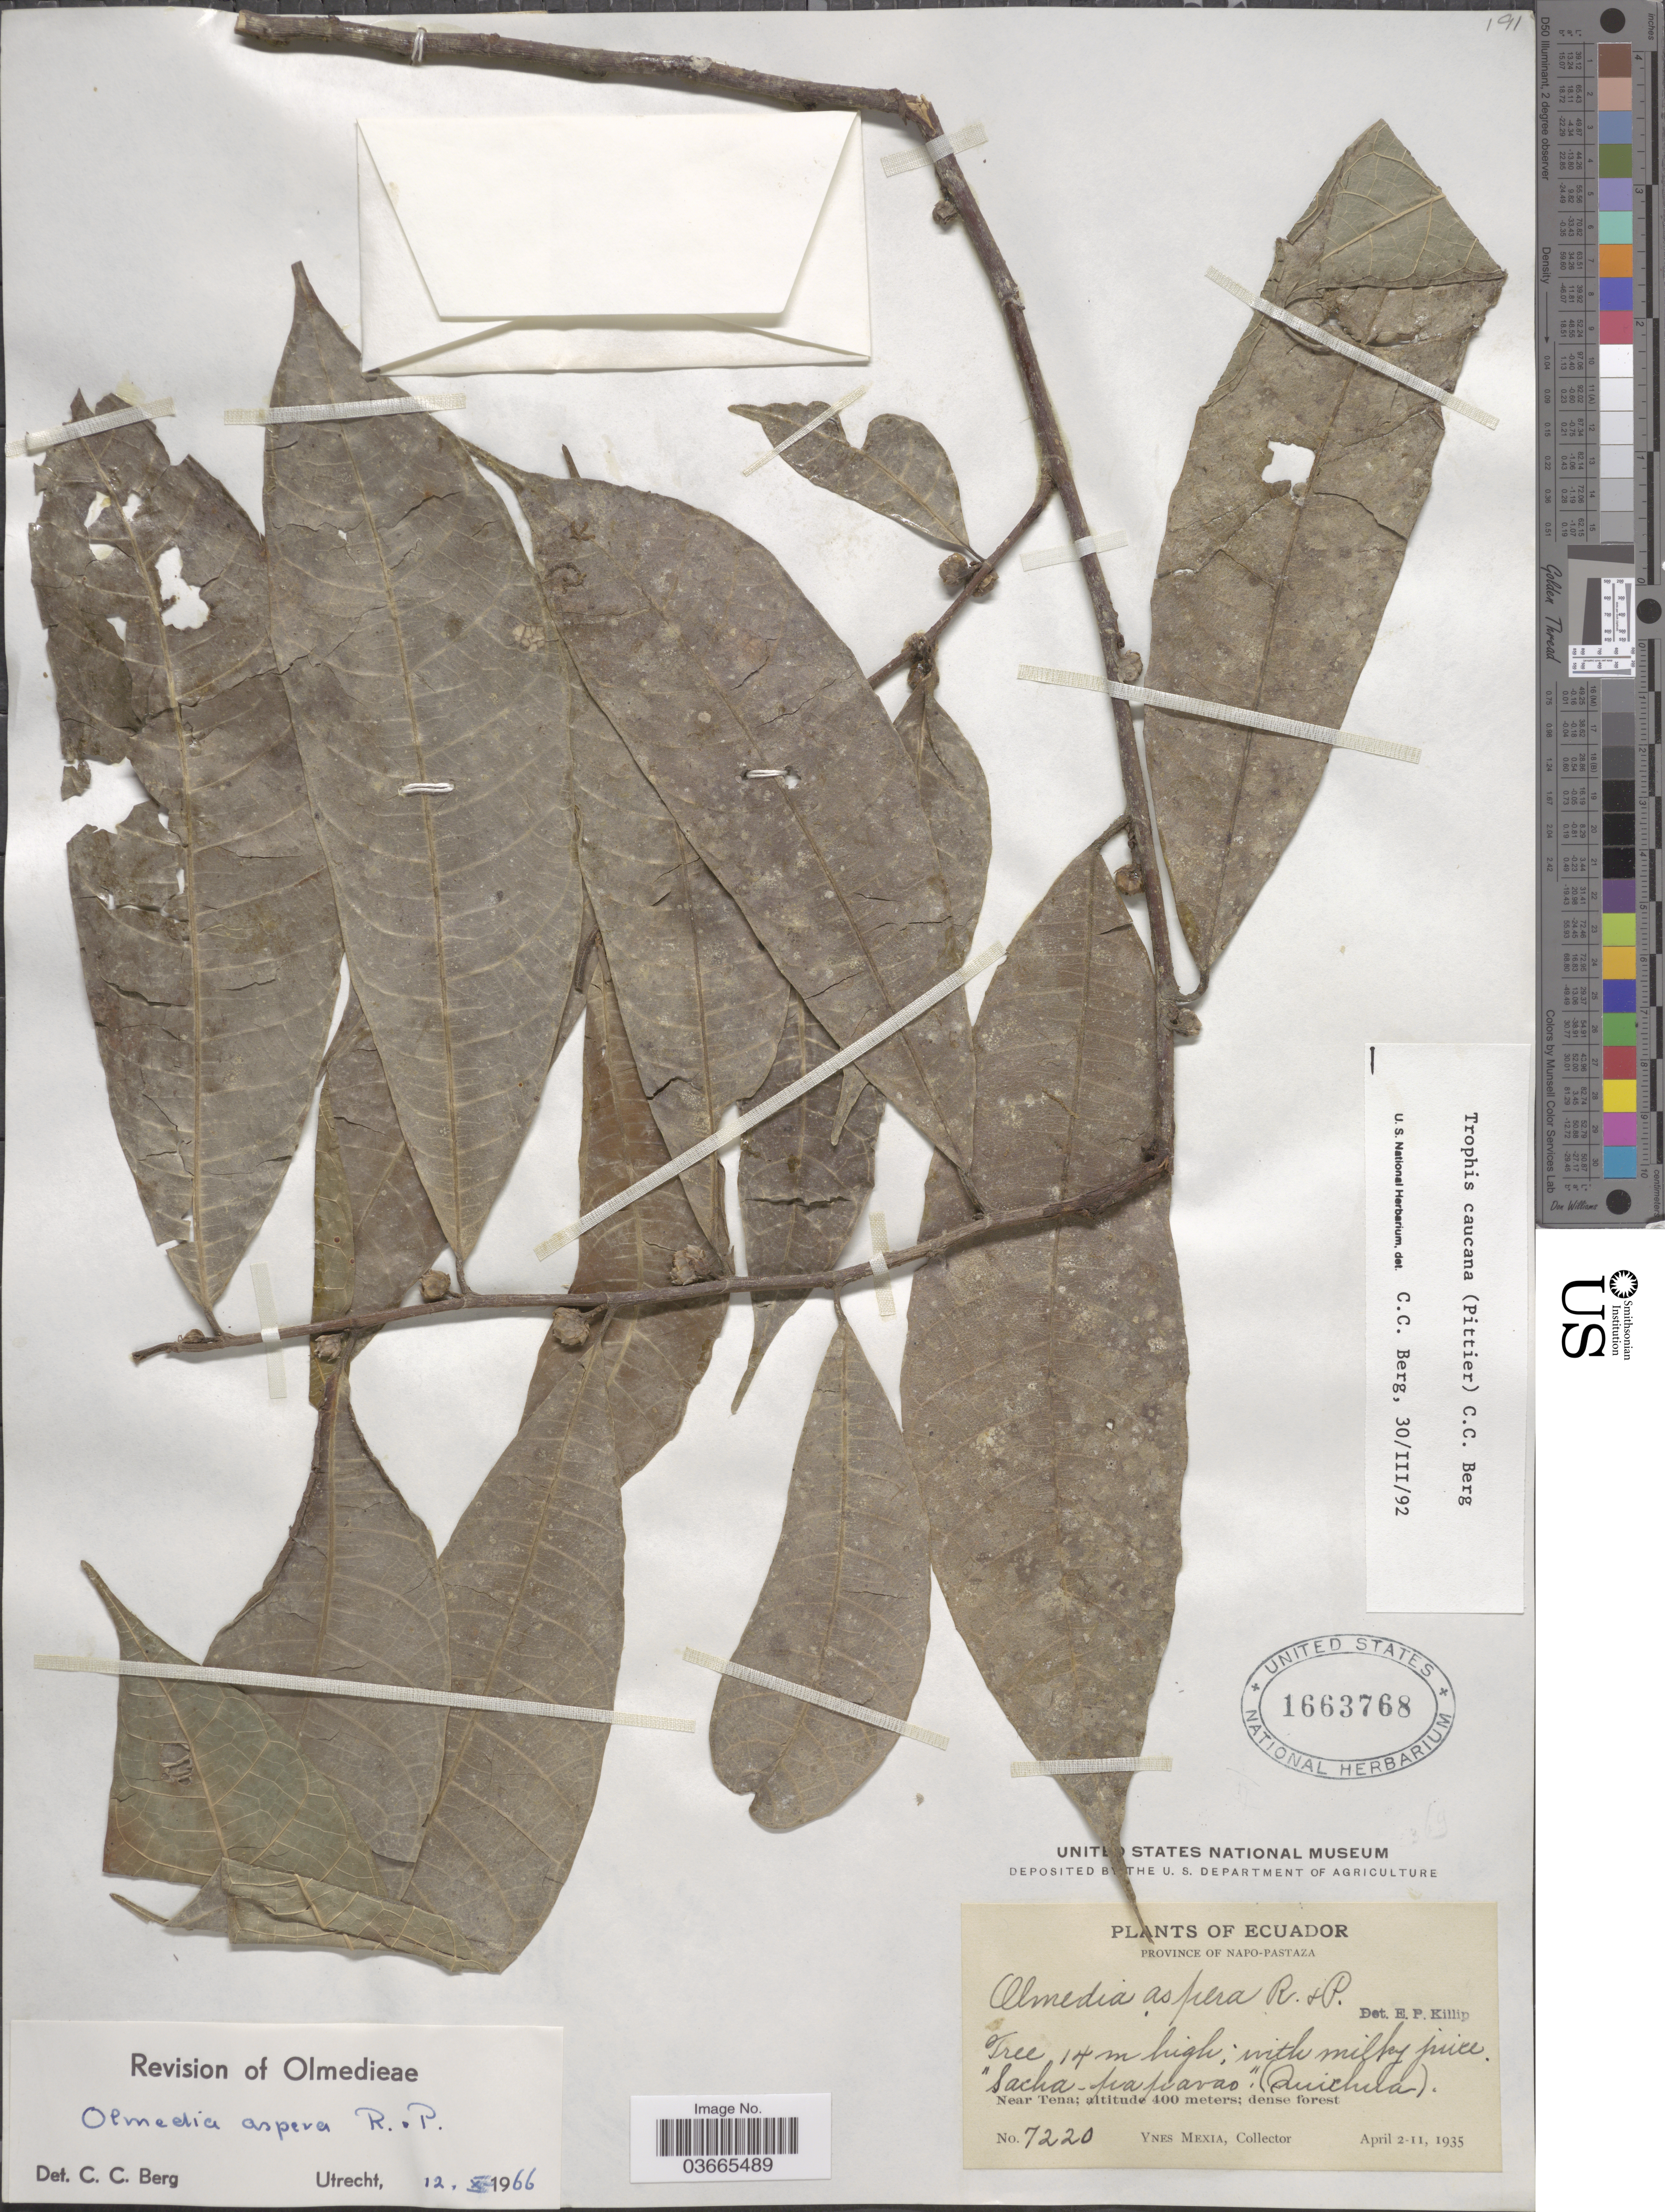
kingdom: Plantae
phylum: Tracheophyta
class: Magnoliopsida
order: Rosales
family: Moraceae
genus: Olmedia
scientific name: Olmedia aspera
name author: Ruiz & Pav.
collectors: Y. Mexia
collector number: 7220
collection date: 1935-04-02/1935-04-11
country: Ecuador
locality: Province of Napo-Pastaza. Near Tena.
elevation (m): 400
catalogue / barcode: US 1663768